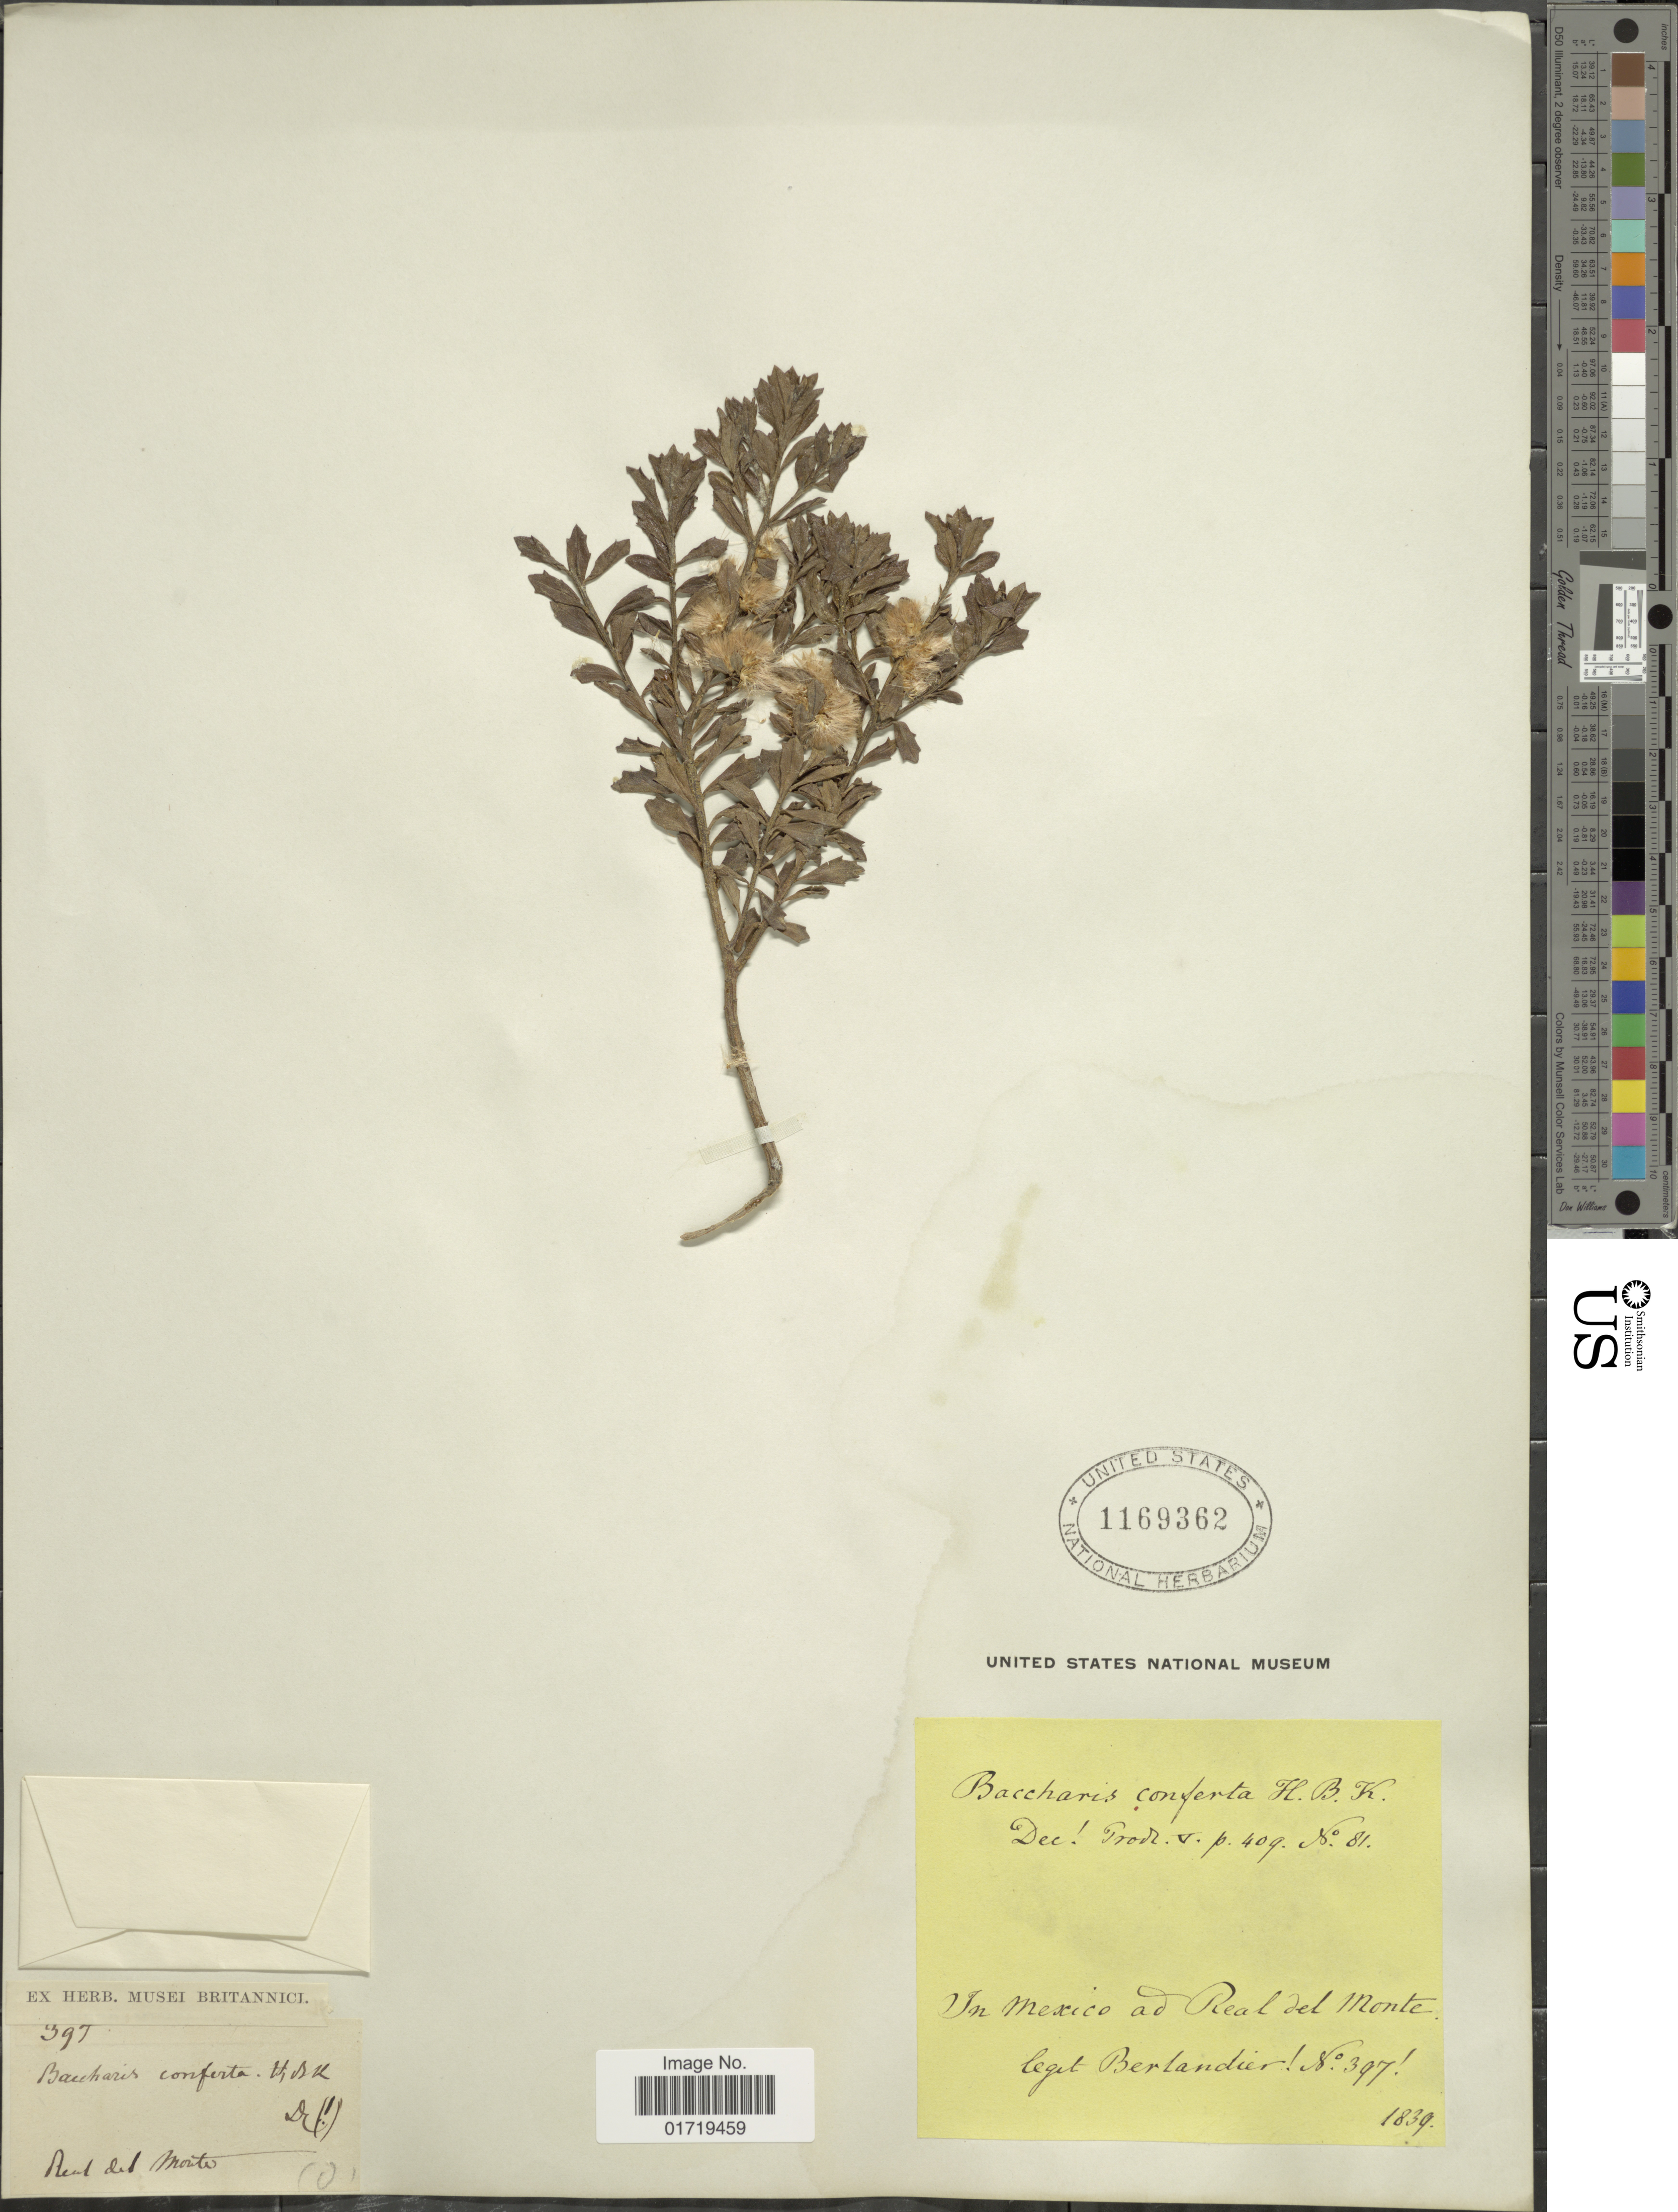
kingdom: Plantae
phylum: Tracheophyta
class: Magnoliopsida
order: Asterales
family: Asteraceae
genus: Baccharis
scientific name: Baccharis conferta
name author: Kunth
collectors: J. L. Berlandier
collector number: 397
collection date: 1839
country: Mexico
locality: Real del Monte, In Mexico ad Real del Monte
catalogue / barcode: US 1169362